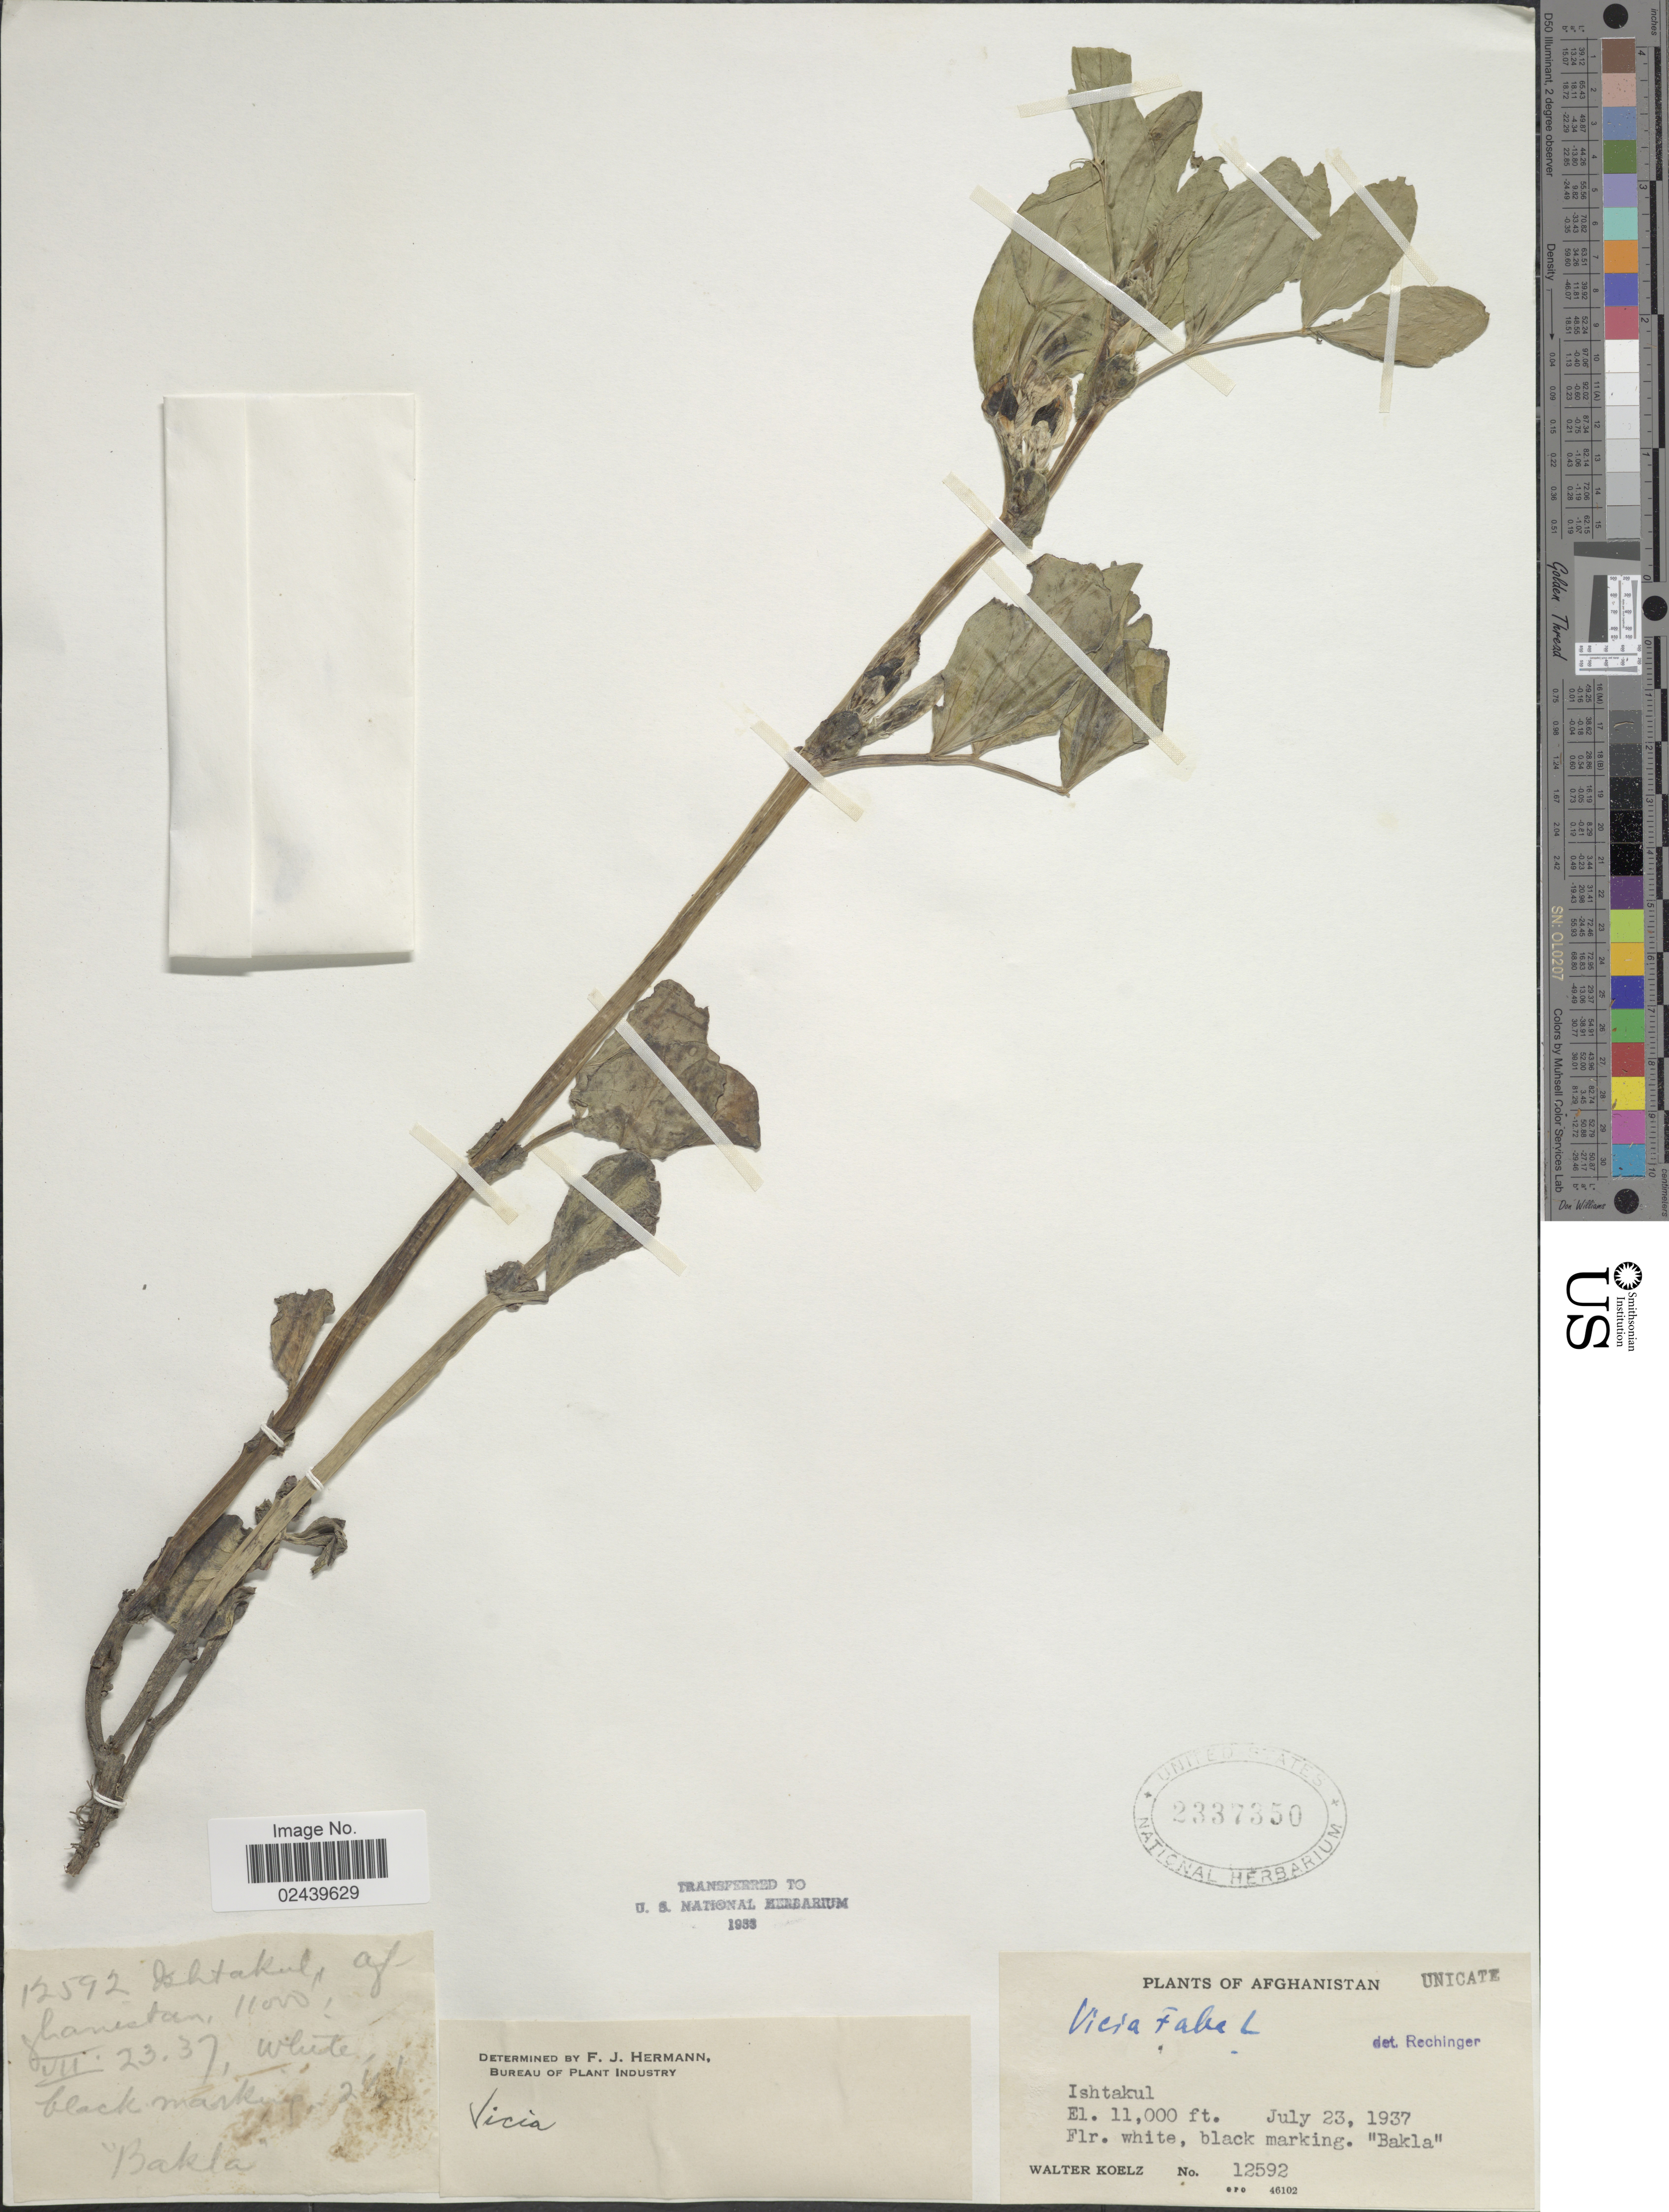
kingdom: Plantae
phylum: Tracheophyta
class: Magnoliopsida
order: Fabales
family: Fabaceae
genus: Vicia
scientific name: Vicia faba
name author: L.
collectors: W. N. Koelz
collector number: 12592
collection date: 1937-07-23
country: Afghanistan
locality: Ishtakul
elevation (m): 3353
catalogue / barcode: US 2337350